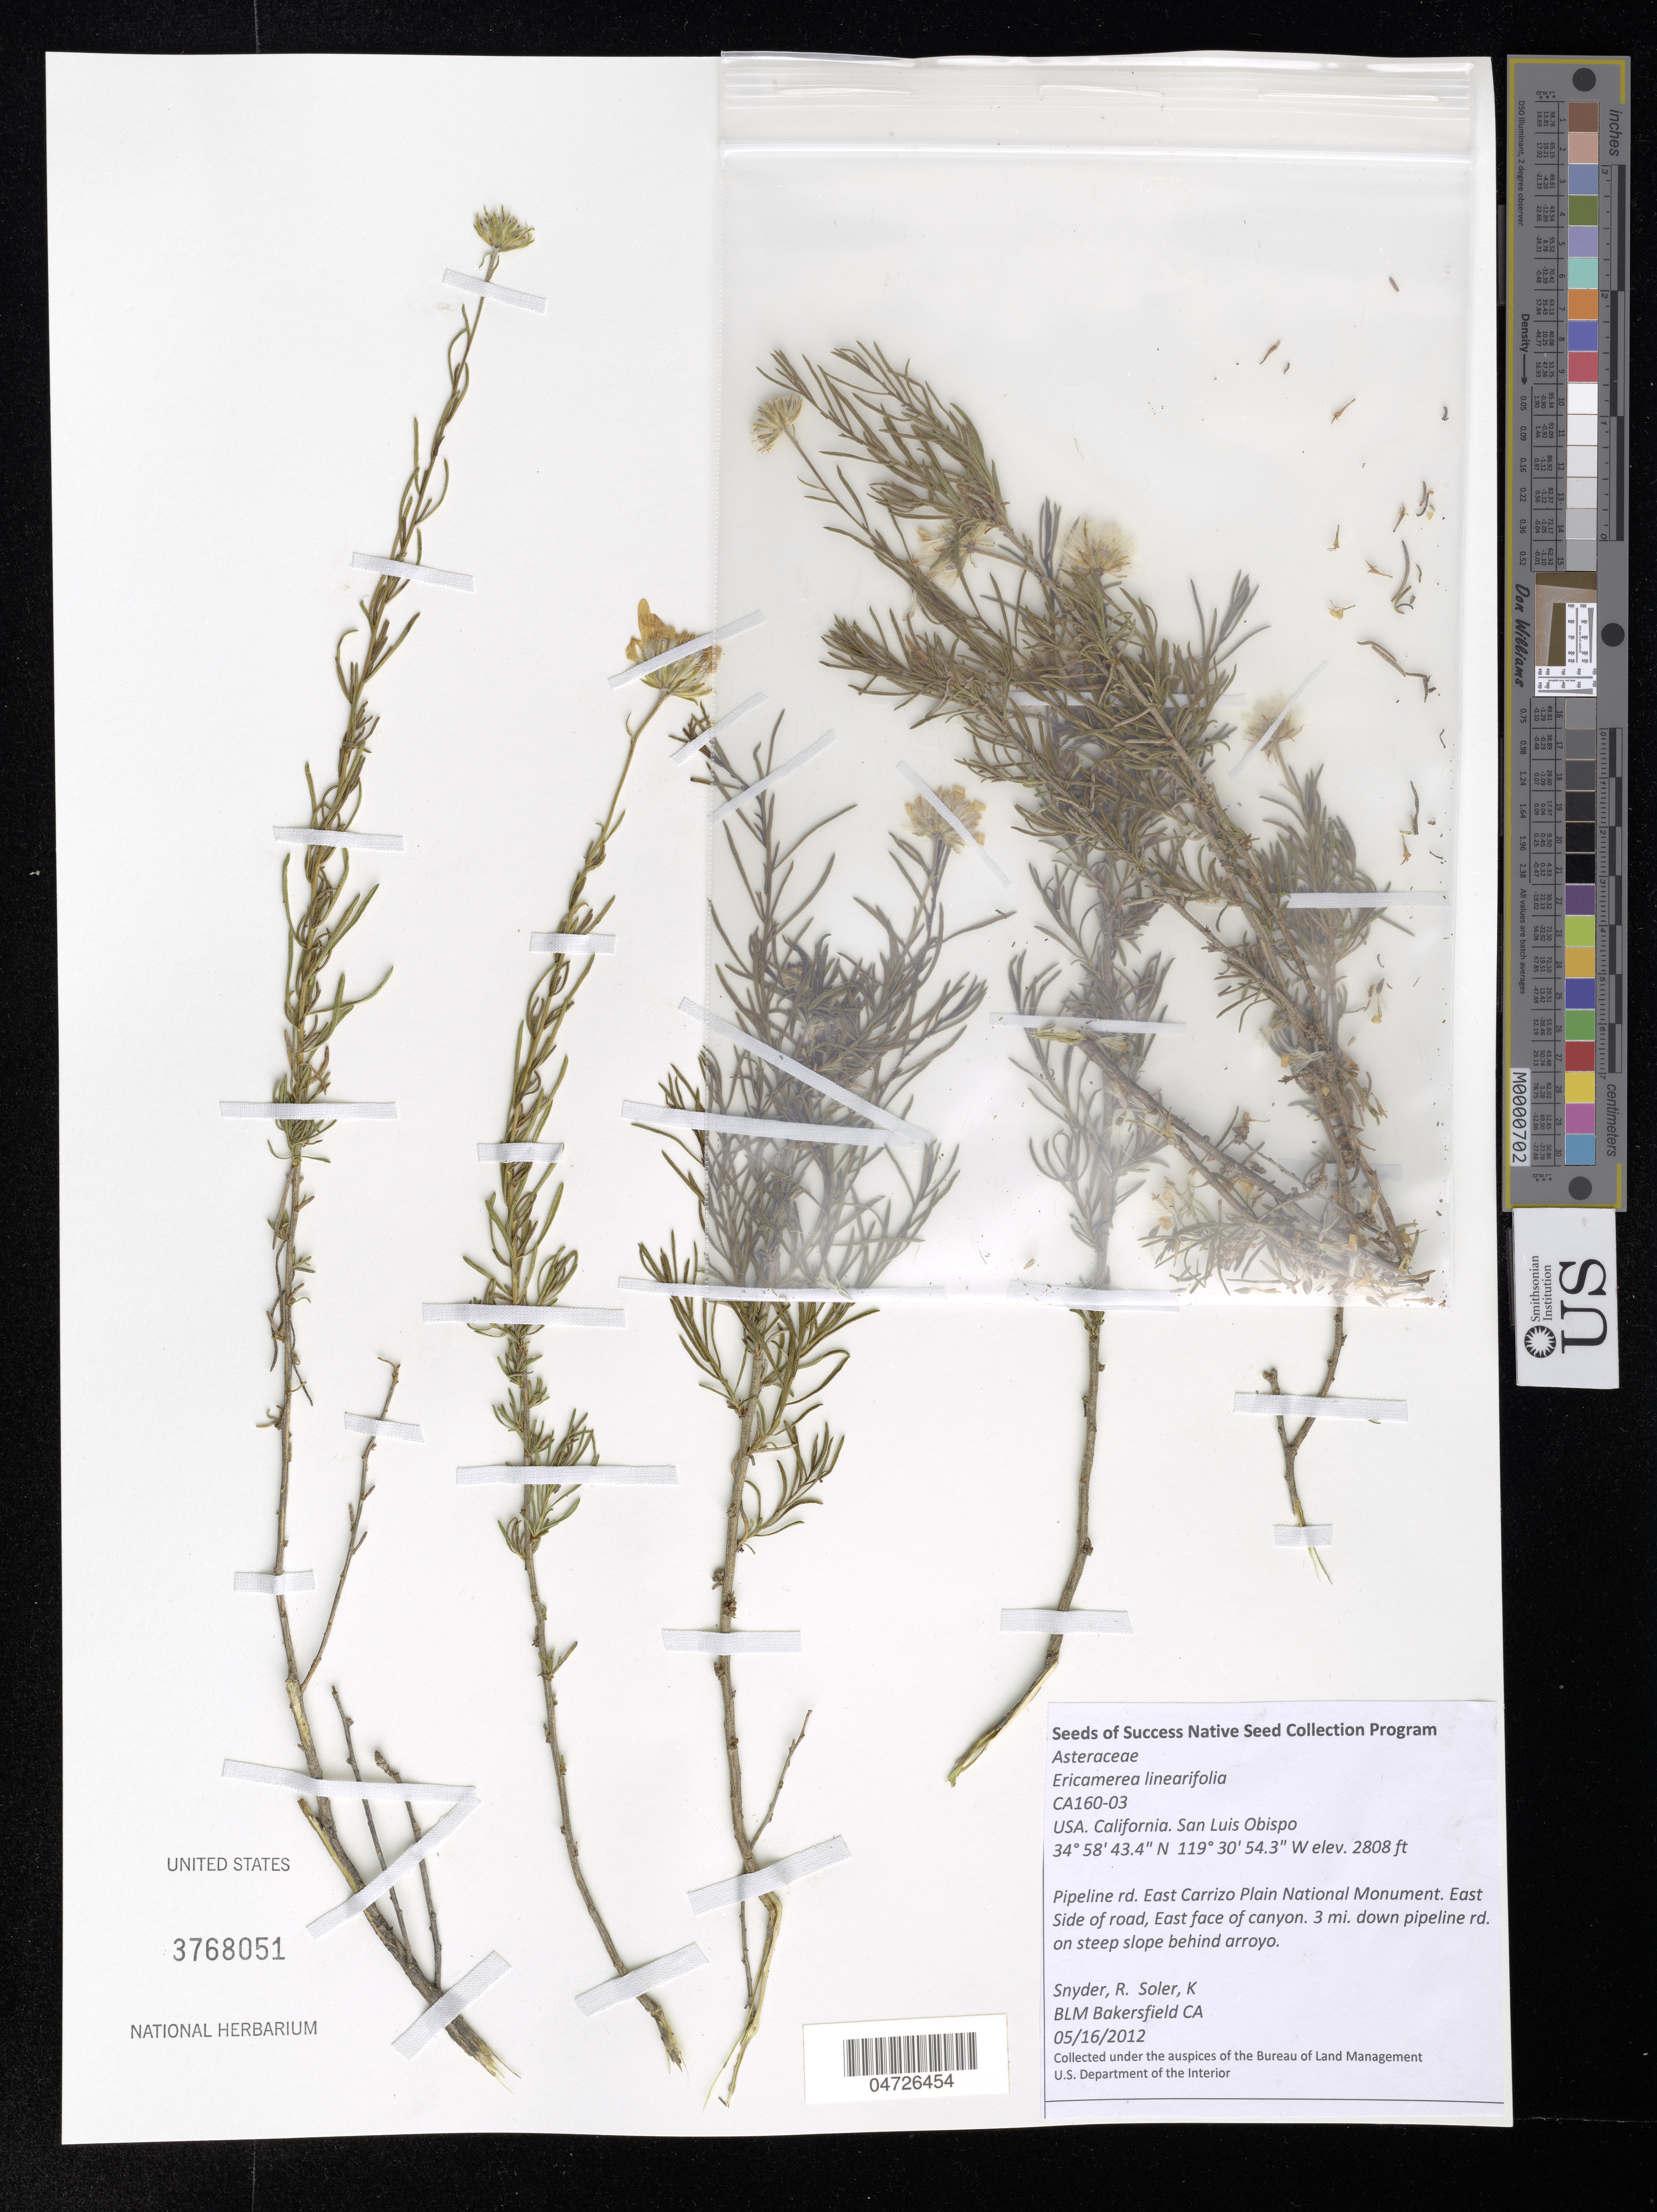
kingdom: Plantae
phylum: Tracheophyta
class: Magnoliopsida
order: Asterales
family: Asteraceae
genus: Ericameria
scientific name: Ericameria linearifolia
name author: (DC.) Urbatsch & Wussow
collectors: R. Snyder & K. Soler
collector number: CA160-03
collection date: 2012-05-16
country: United States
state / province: California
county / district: San Luis Obispo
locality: San Luis Obispo. Pipeline rd. East Carrizo Plain National Monument. East Side of road, East face of canyon. 3 mi. down pipeline rd. on steep slope behind arroyo.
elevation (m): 855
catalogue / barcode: US 3768051